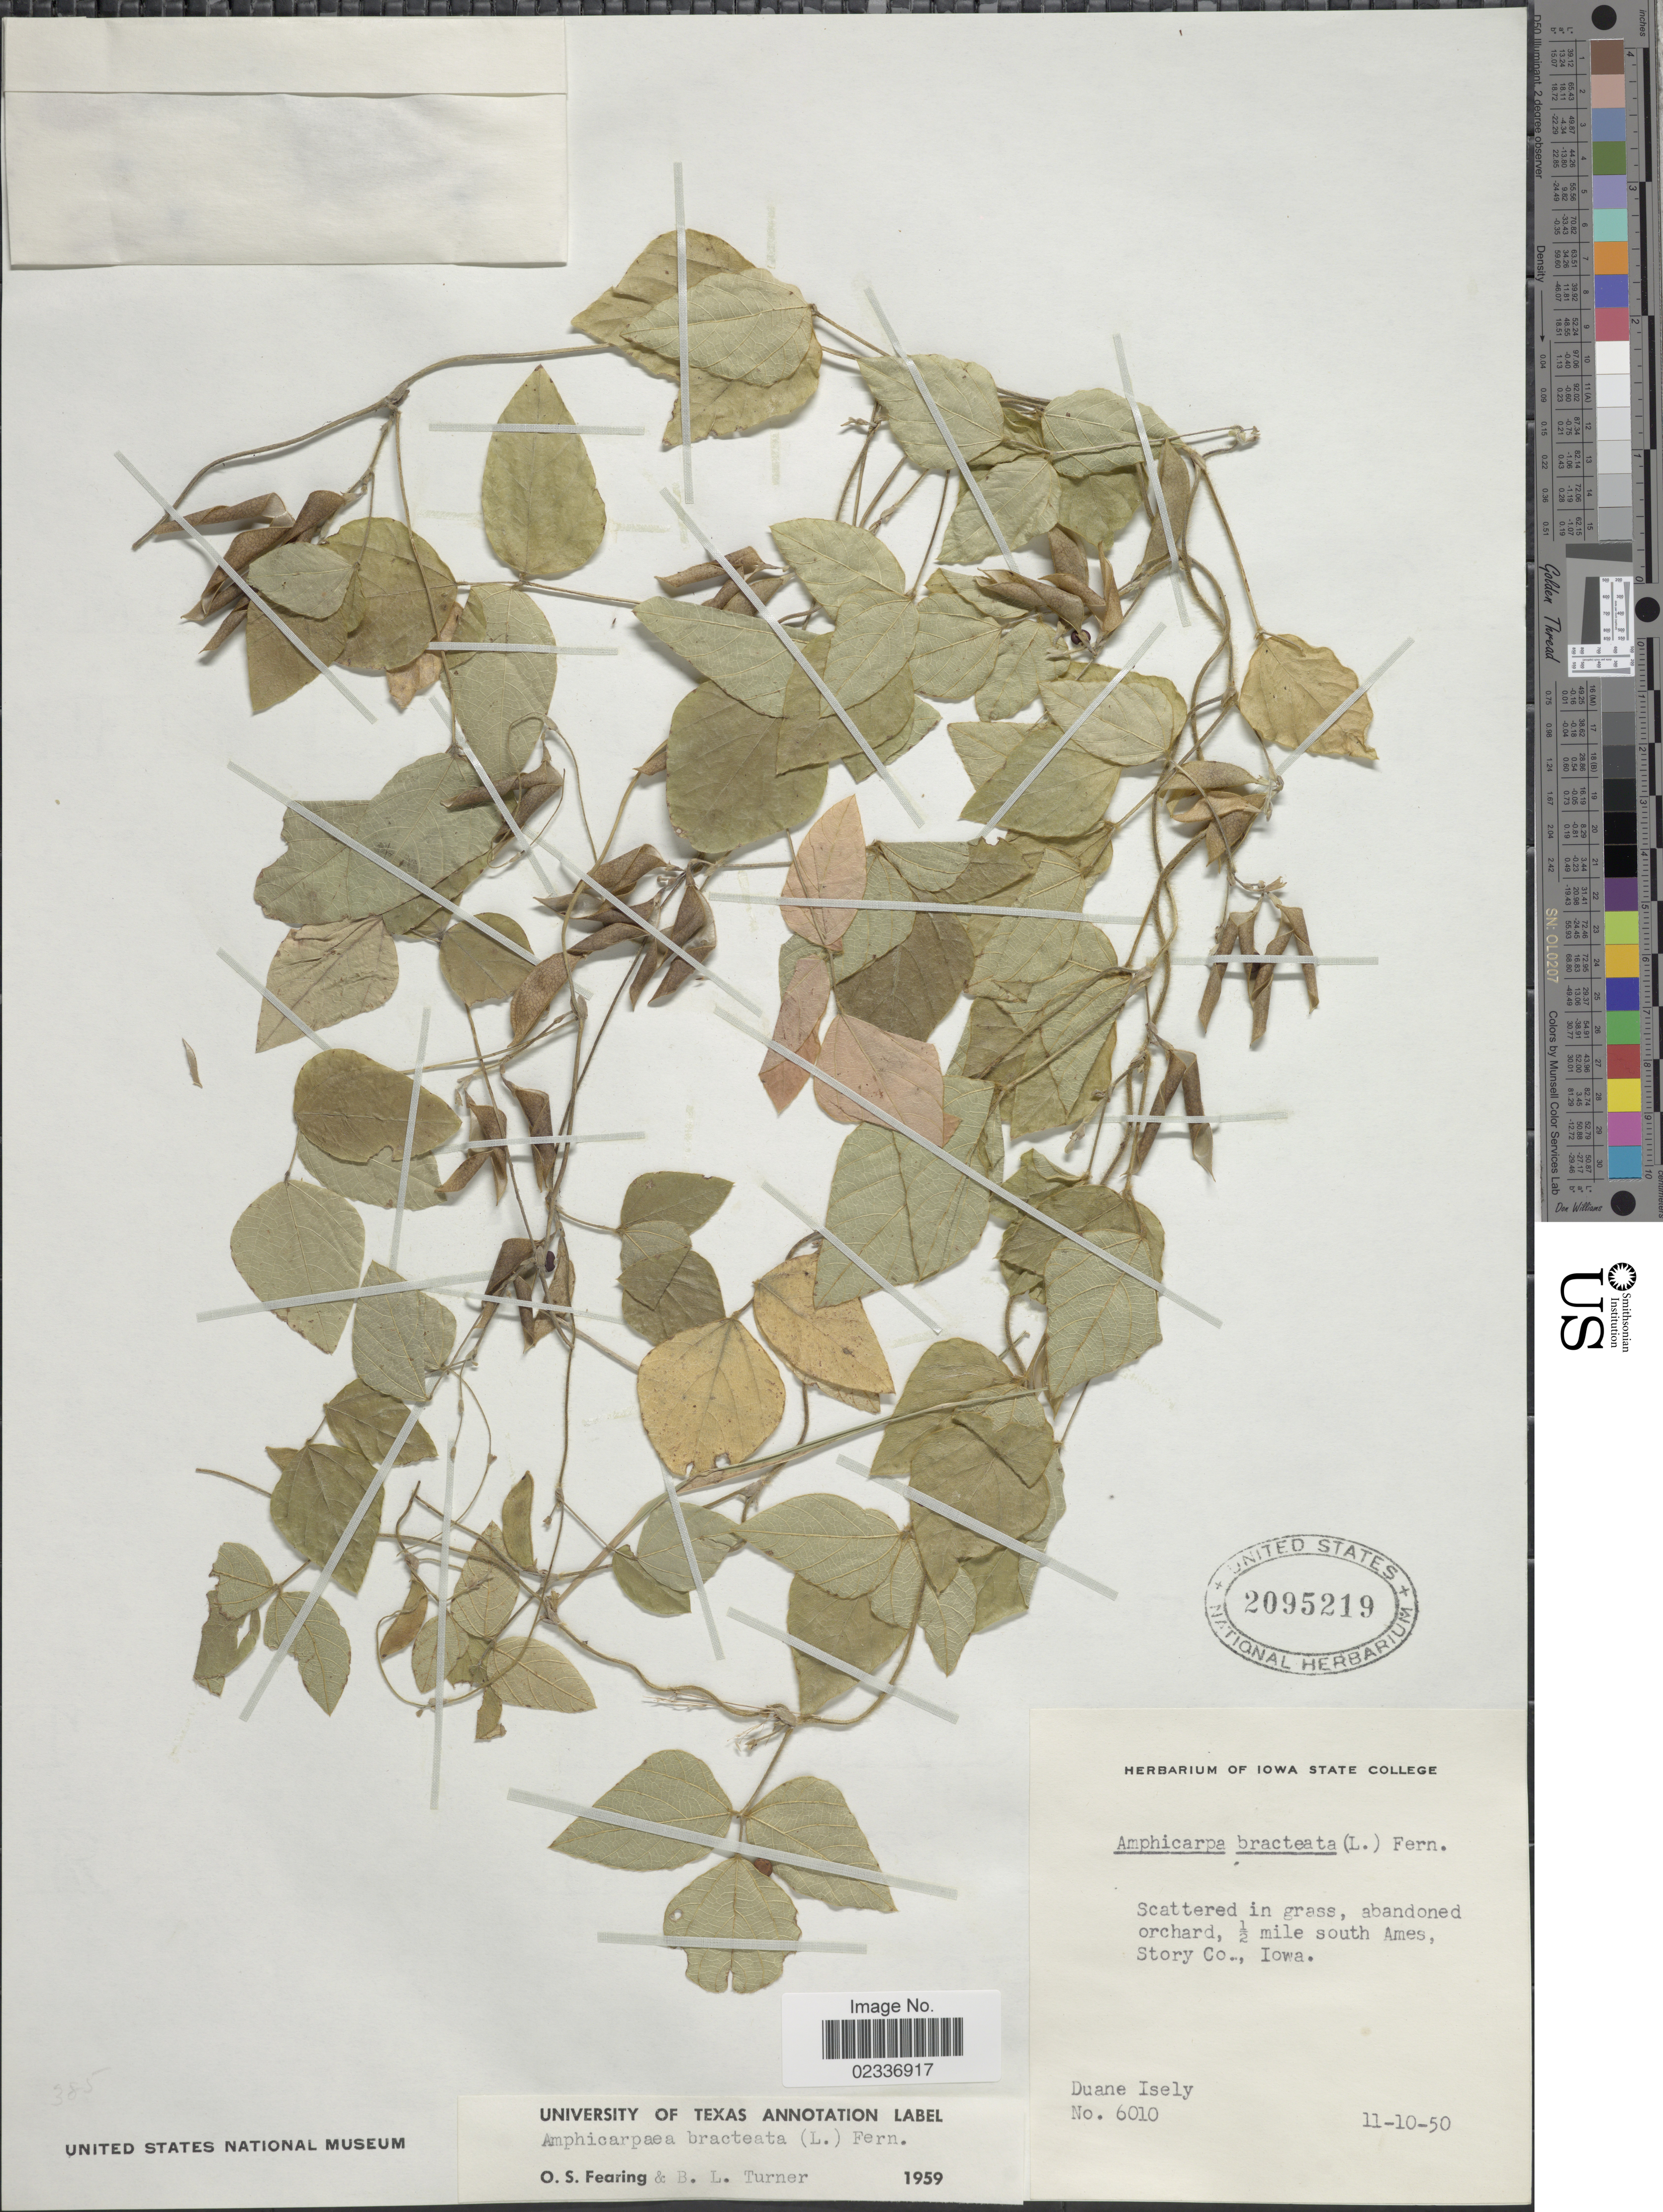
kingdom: Plantae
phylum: Tracheophyta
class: Magnoliopsida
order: Fabales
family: Fabaceae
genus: Amphicarpaea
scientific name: Amphicarpaea bracteata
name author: (L.) Fernald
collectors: D. Isely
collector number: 6010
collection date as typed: Transcribed d/m/y: 11/10/50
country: United States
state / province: Iowa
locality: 1/2 mile south Ames, Story Co.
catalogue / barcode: US 2095219